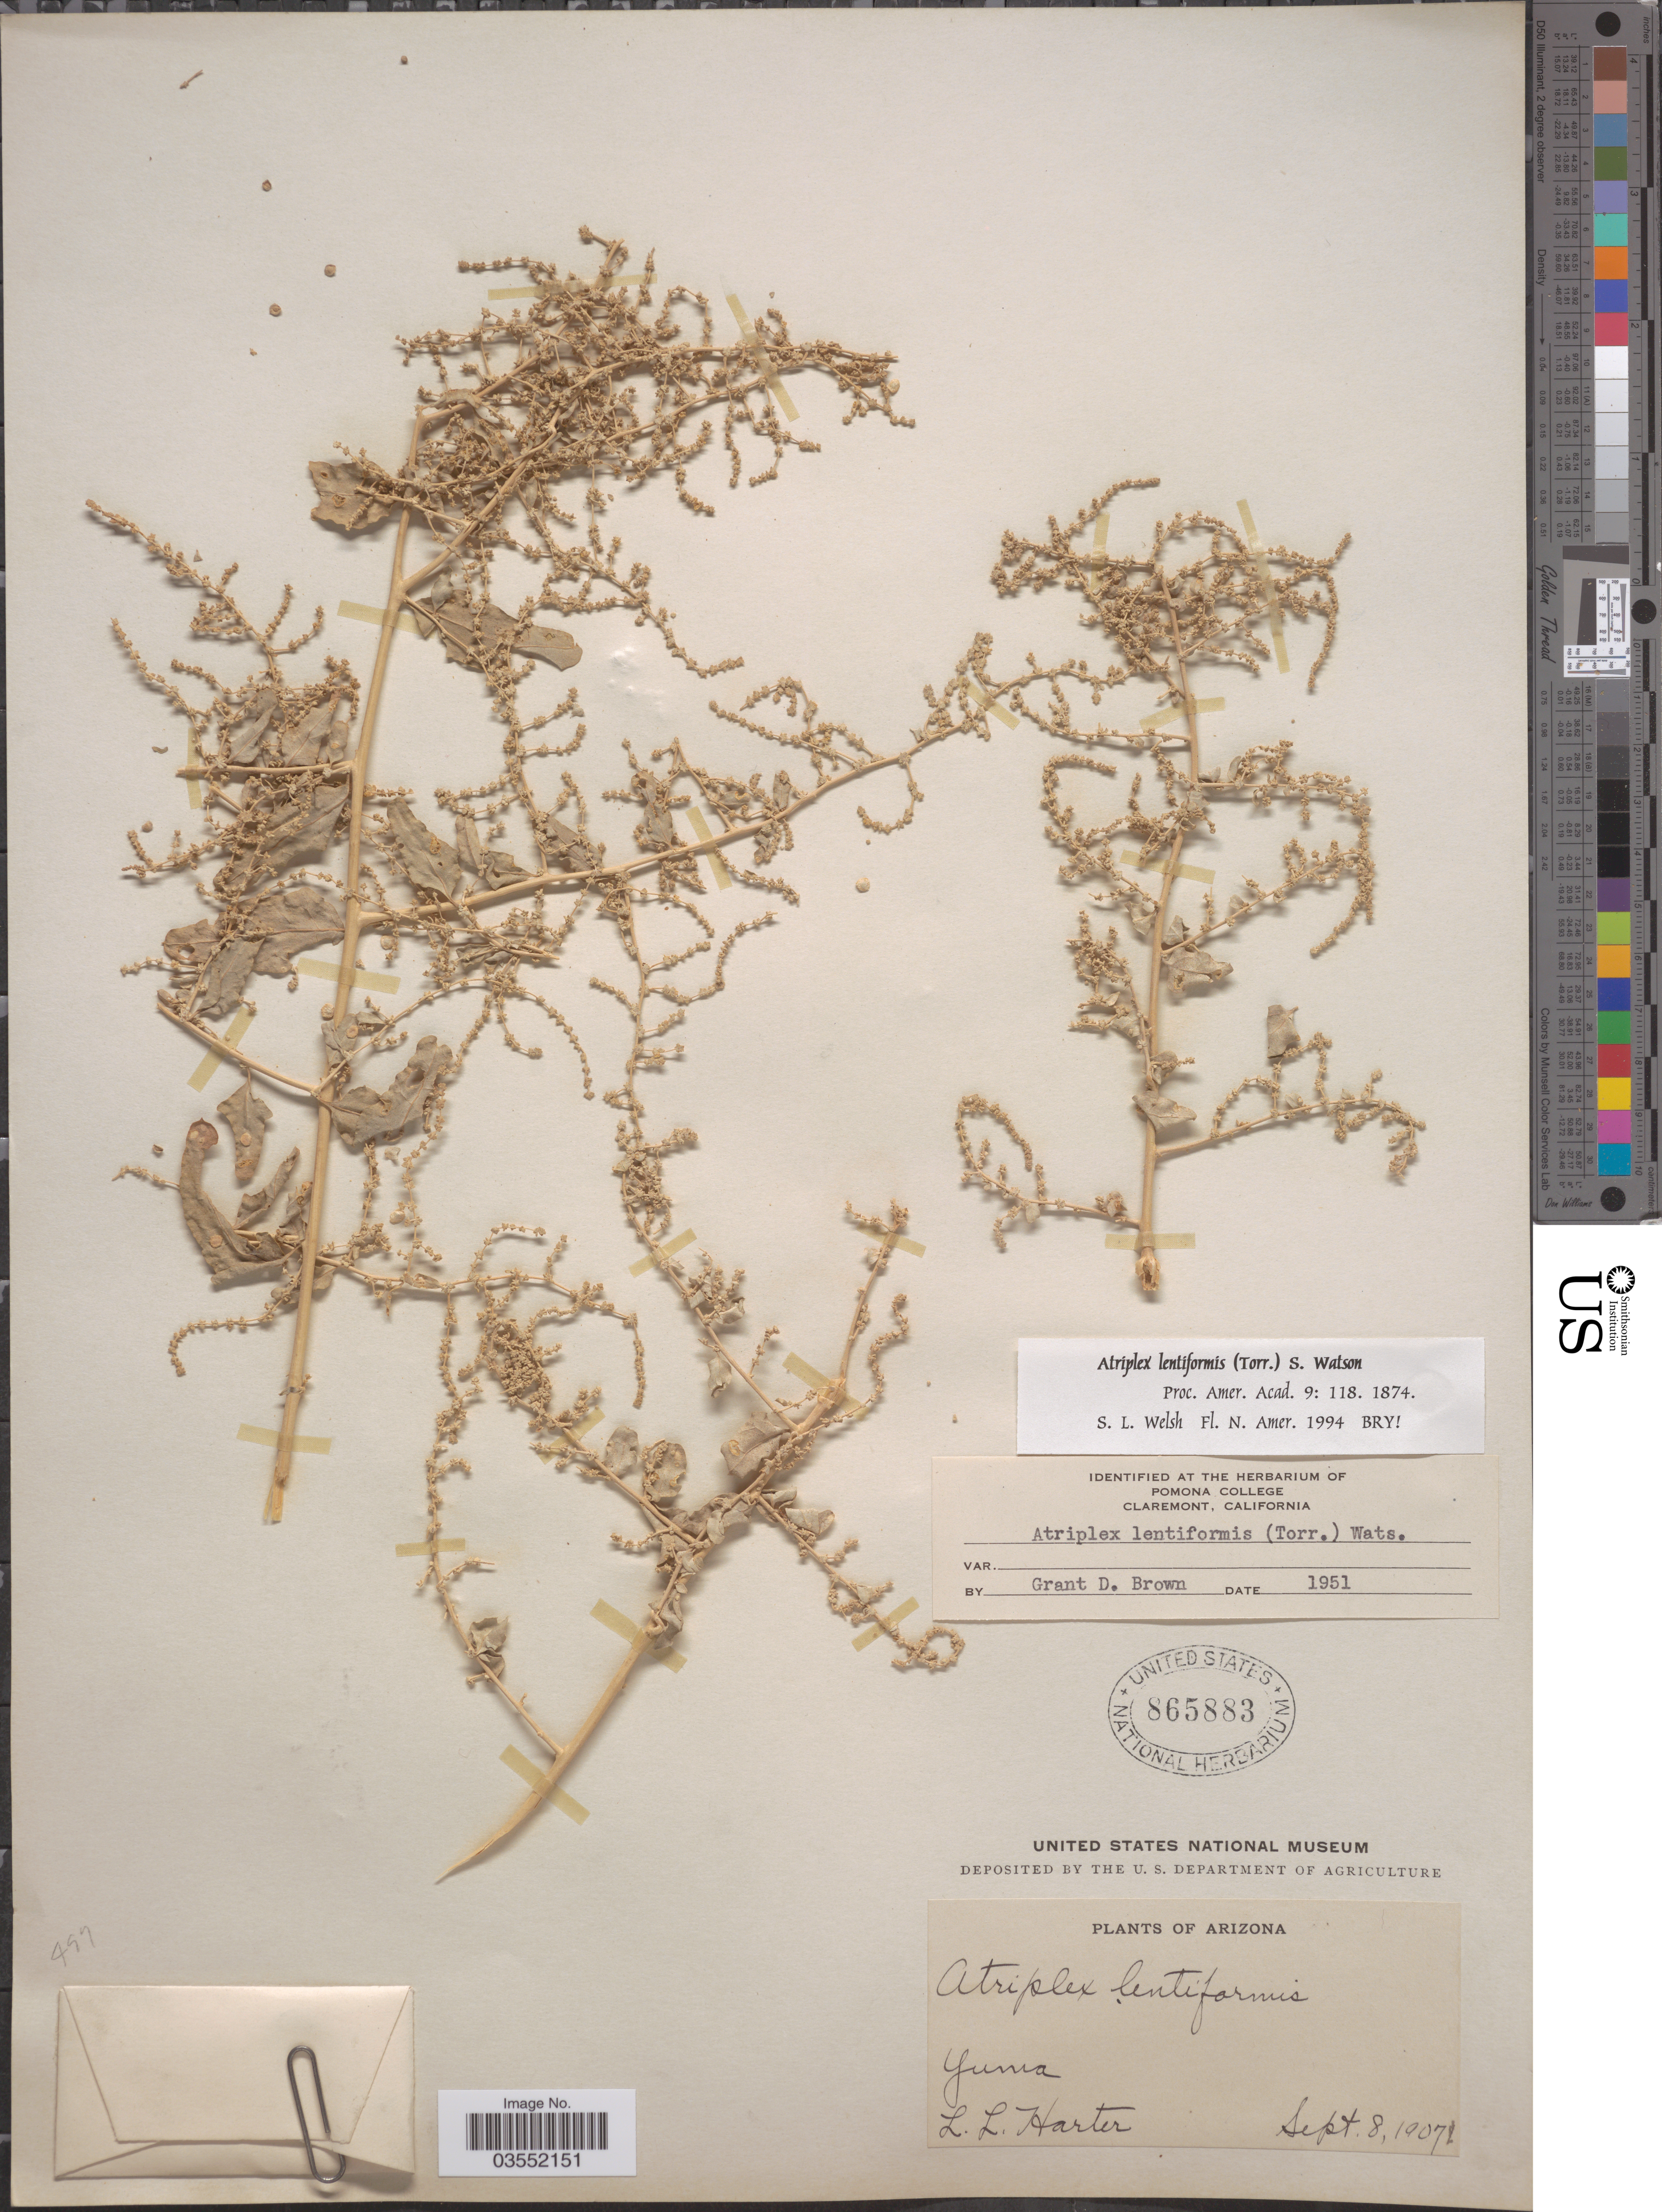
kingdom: Plantae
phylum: Tracheophyta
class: Magnoliopsida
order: Caryophyllales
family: Amaranthaceae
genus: Atriplex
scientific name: Atriplex lentiformis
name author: (Torr.) S. Watson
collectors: L. Harter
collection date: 1907-09-08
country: United States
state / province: Arizona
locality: Yuma.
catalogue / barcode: US 865883